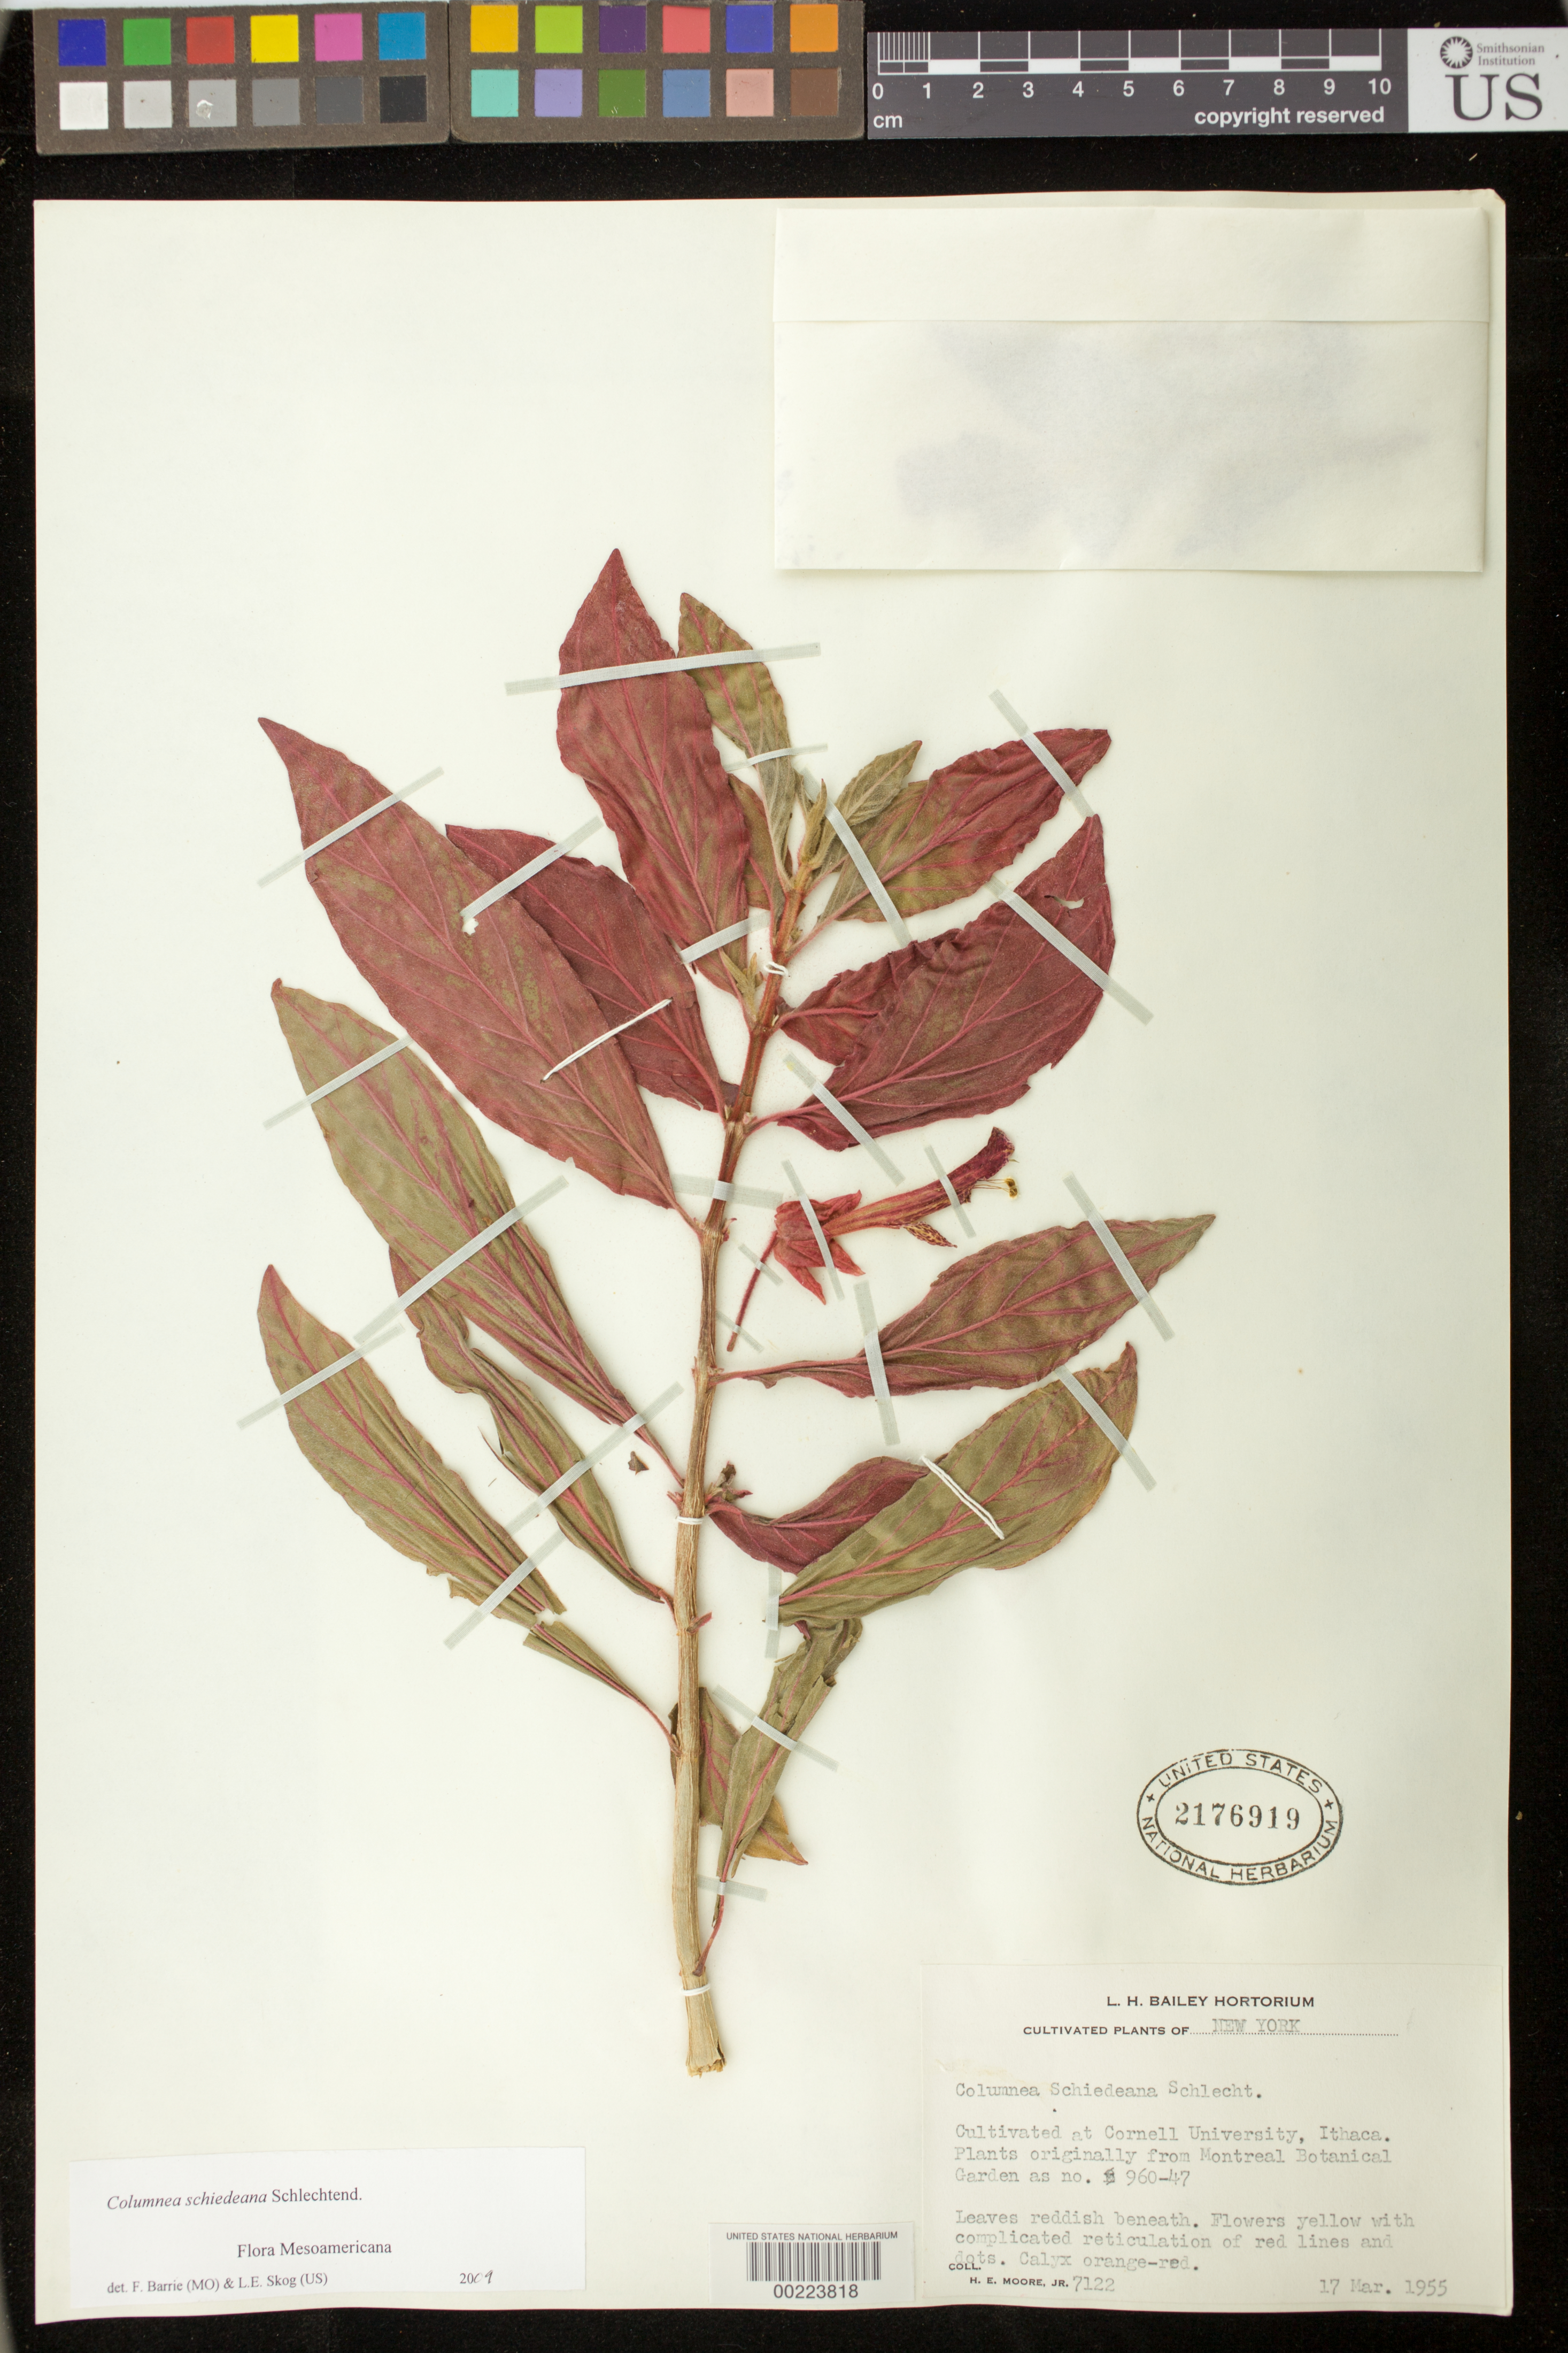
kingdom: Plantae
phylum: Tracheophyta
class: Magnoliopsida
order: Lamiales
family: Gesneriaceae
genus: Columnea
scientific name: Columnea schiedeana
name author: Schltdl.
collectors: H. E. Moore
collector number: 7122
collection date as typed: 17 Mar 1955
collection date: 1955-03-17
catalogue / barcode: US 2176919